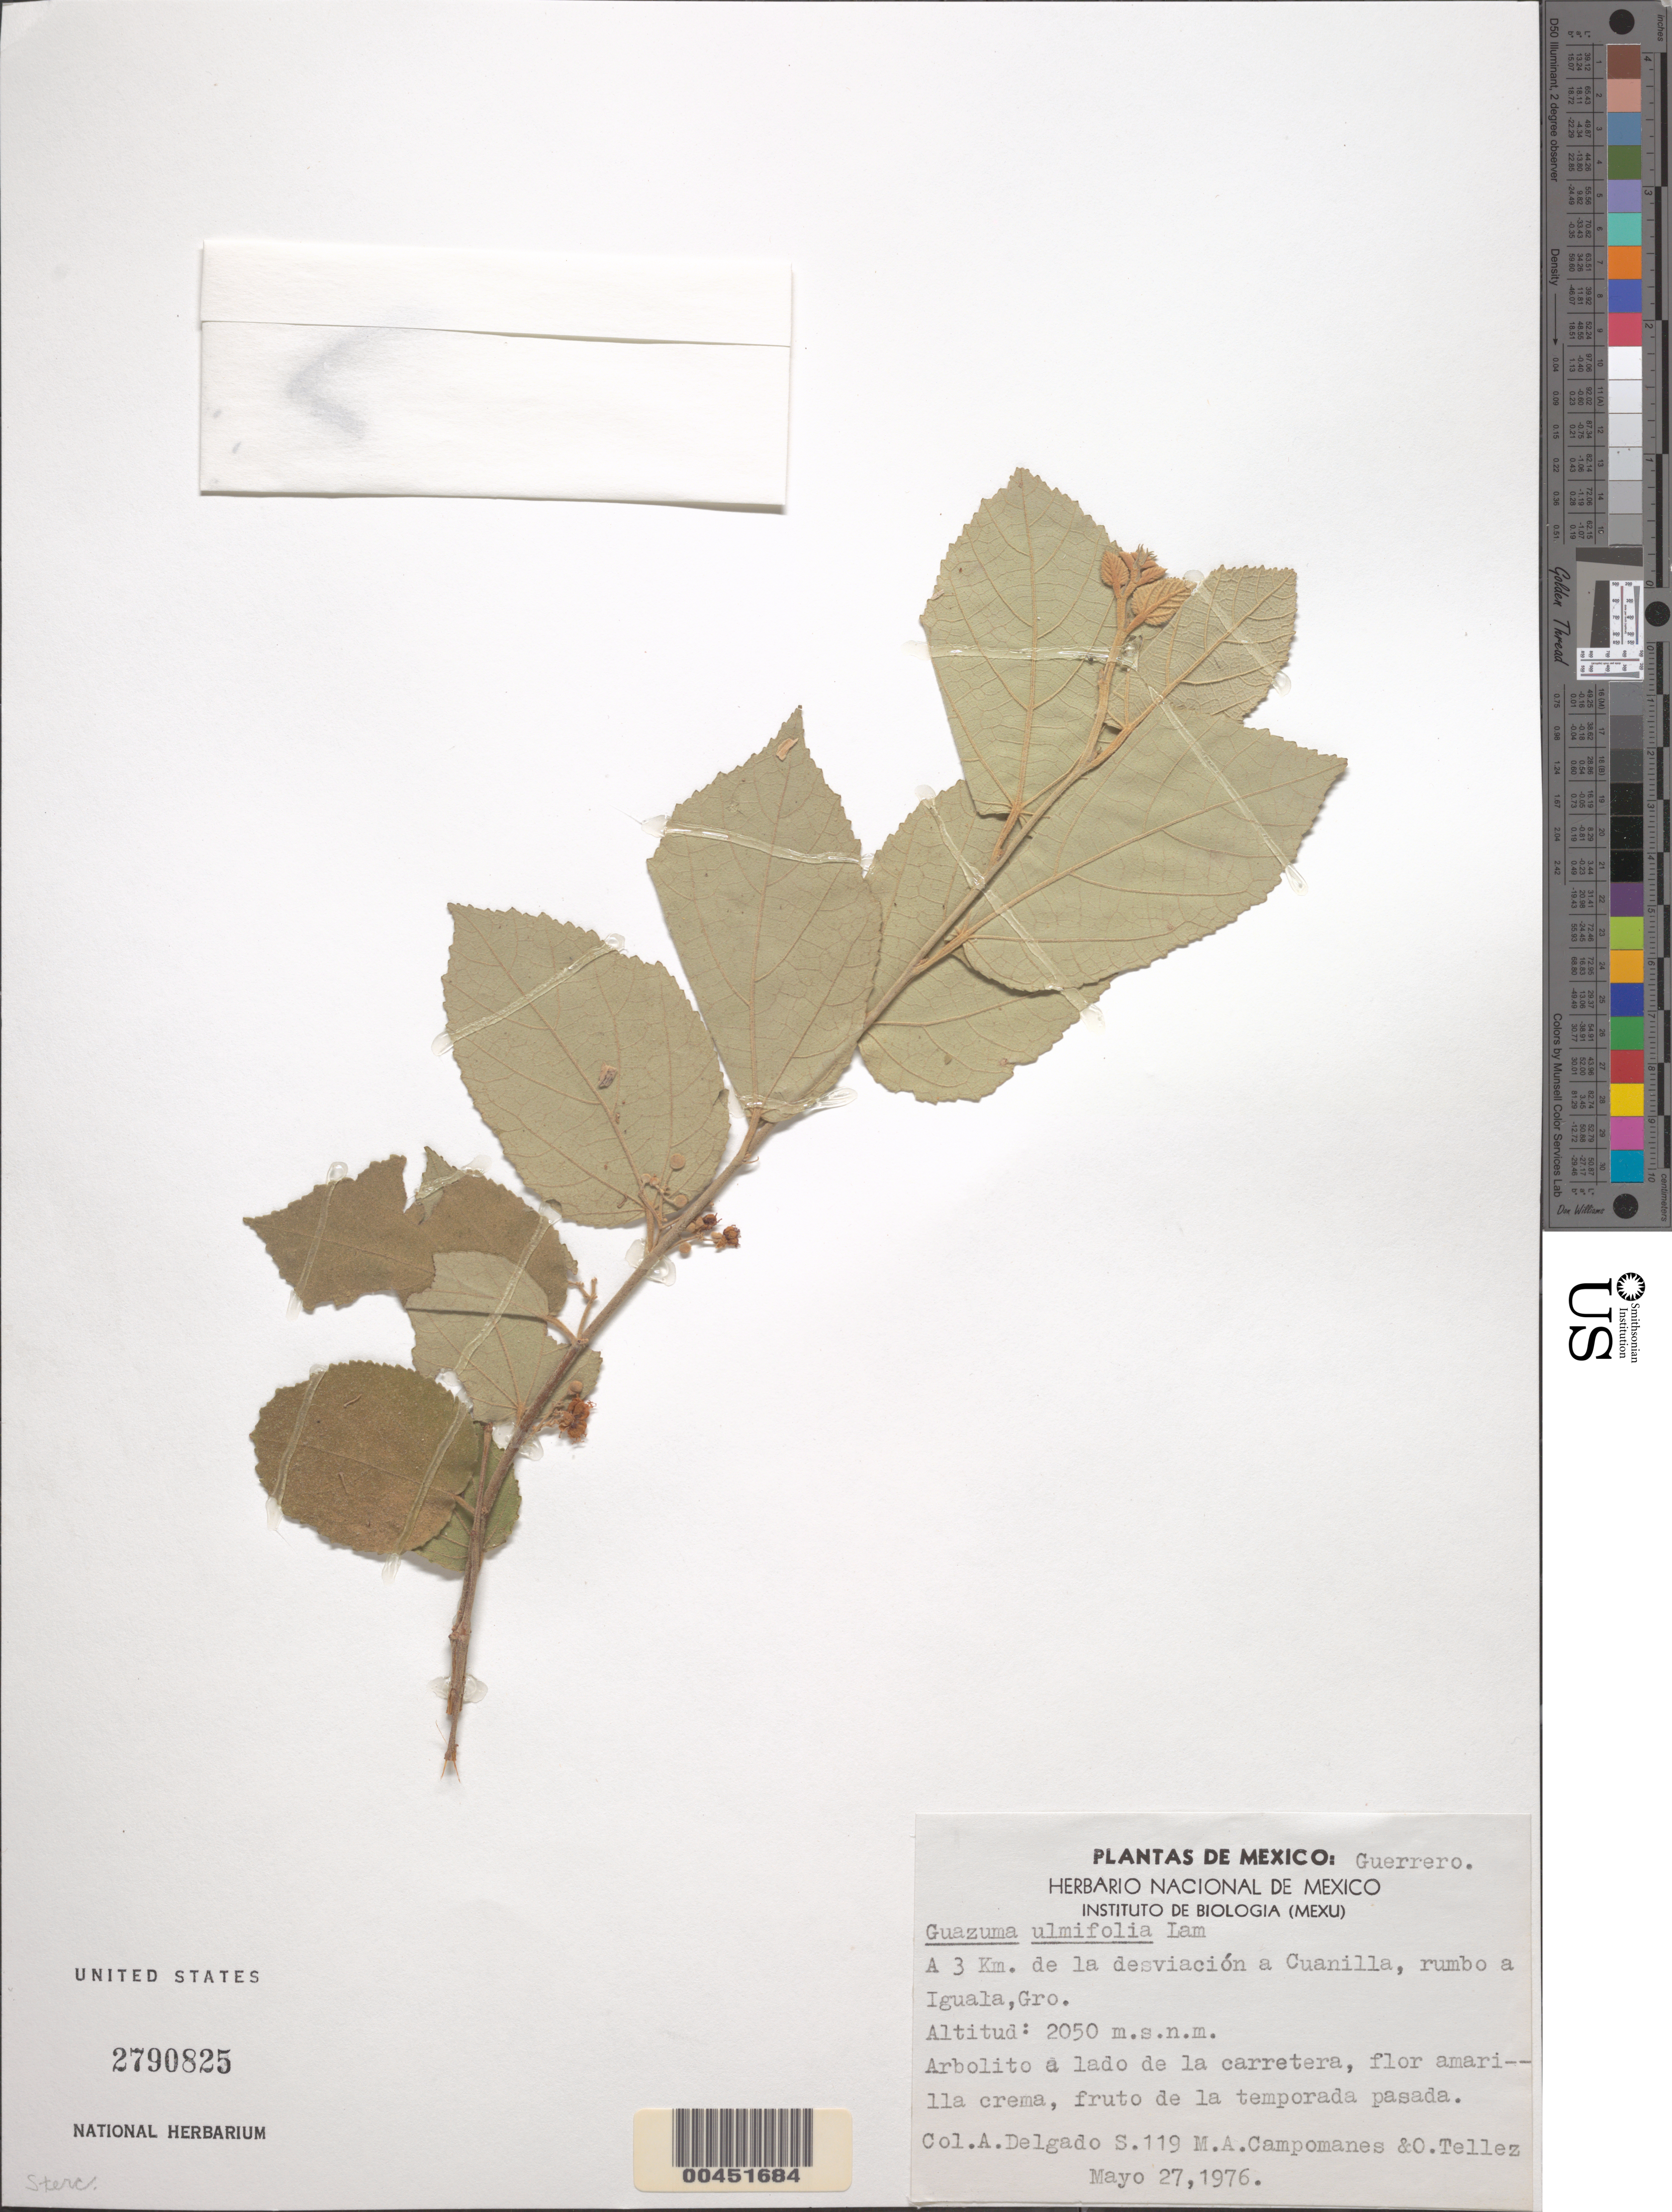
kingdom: Plantae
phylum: Tracheophyta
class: Magnoliopsida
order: Malvales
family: Malvaceae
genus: Guazuma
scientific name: Guazuma ulmifolia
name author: Lam.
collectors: A. Delgado S., M. Campomanes & O. Téllez V.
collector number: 119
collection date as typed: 27 May 1976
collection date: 1976-05-27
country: Mexico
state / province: Guerrero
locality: a 3 km de la Desviacion a Cuanilla, rumbo a Iguala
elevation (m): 2050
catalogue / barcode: US 2790825